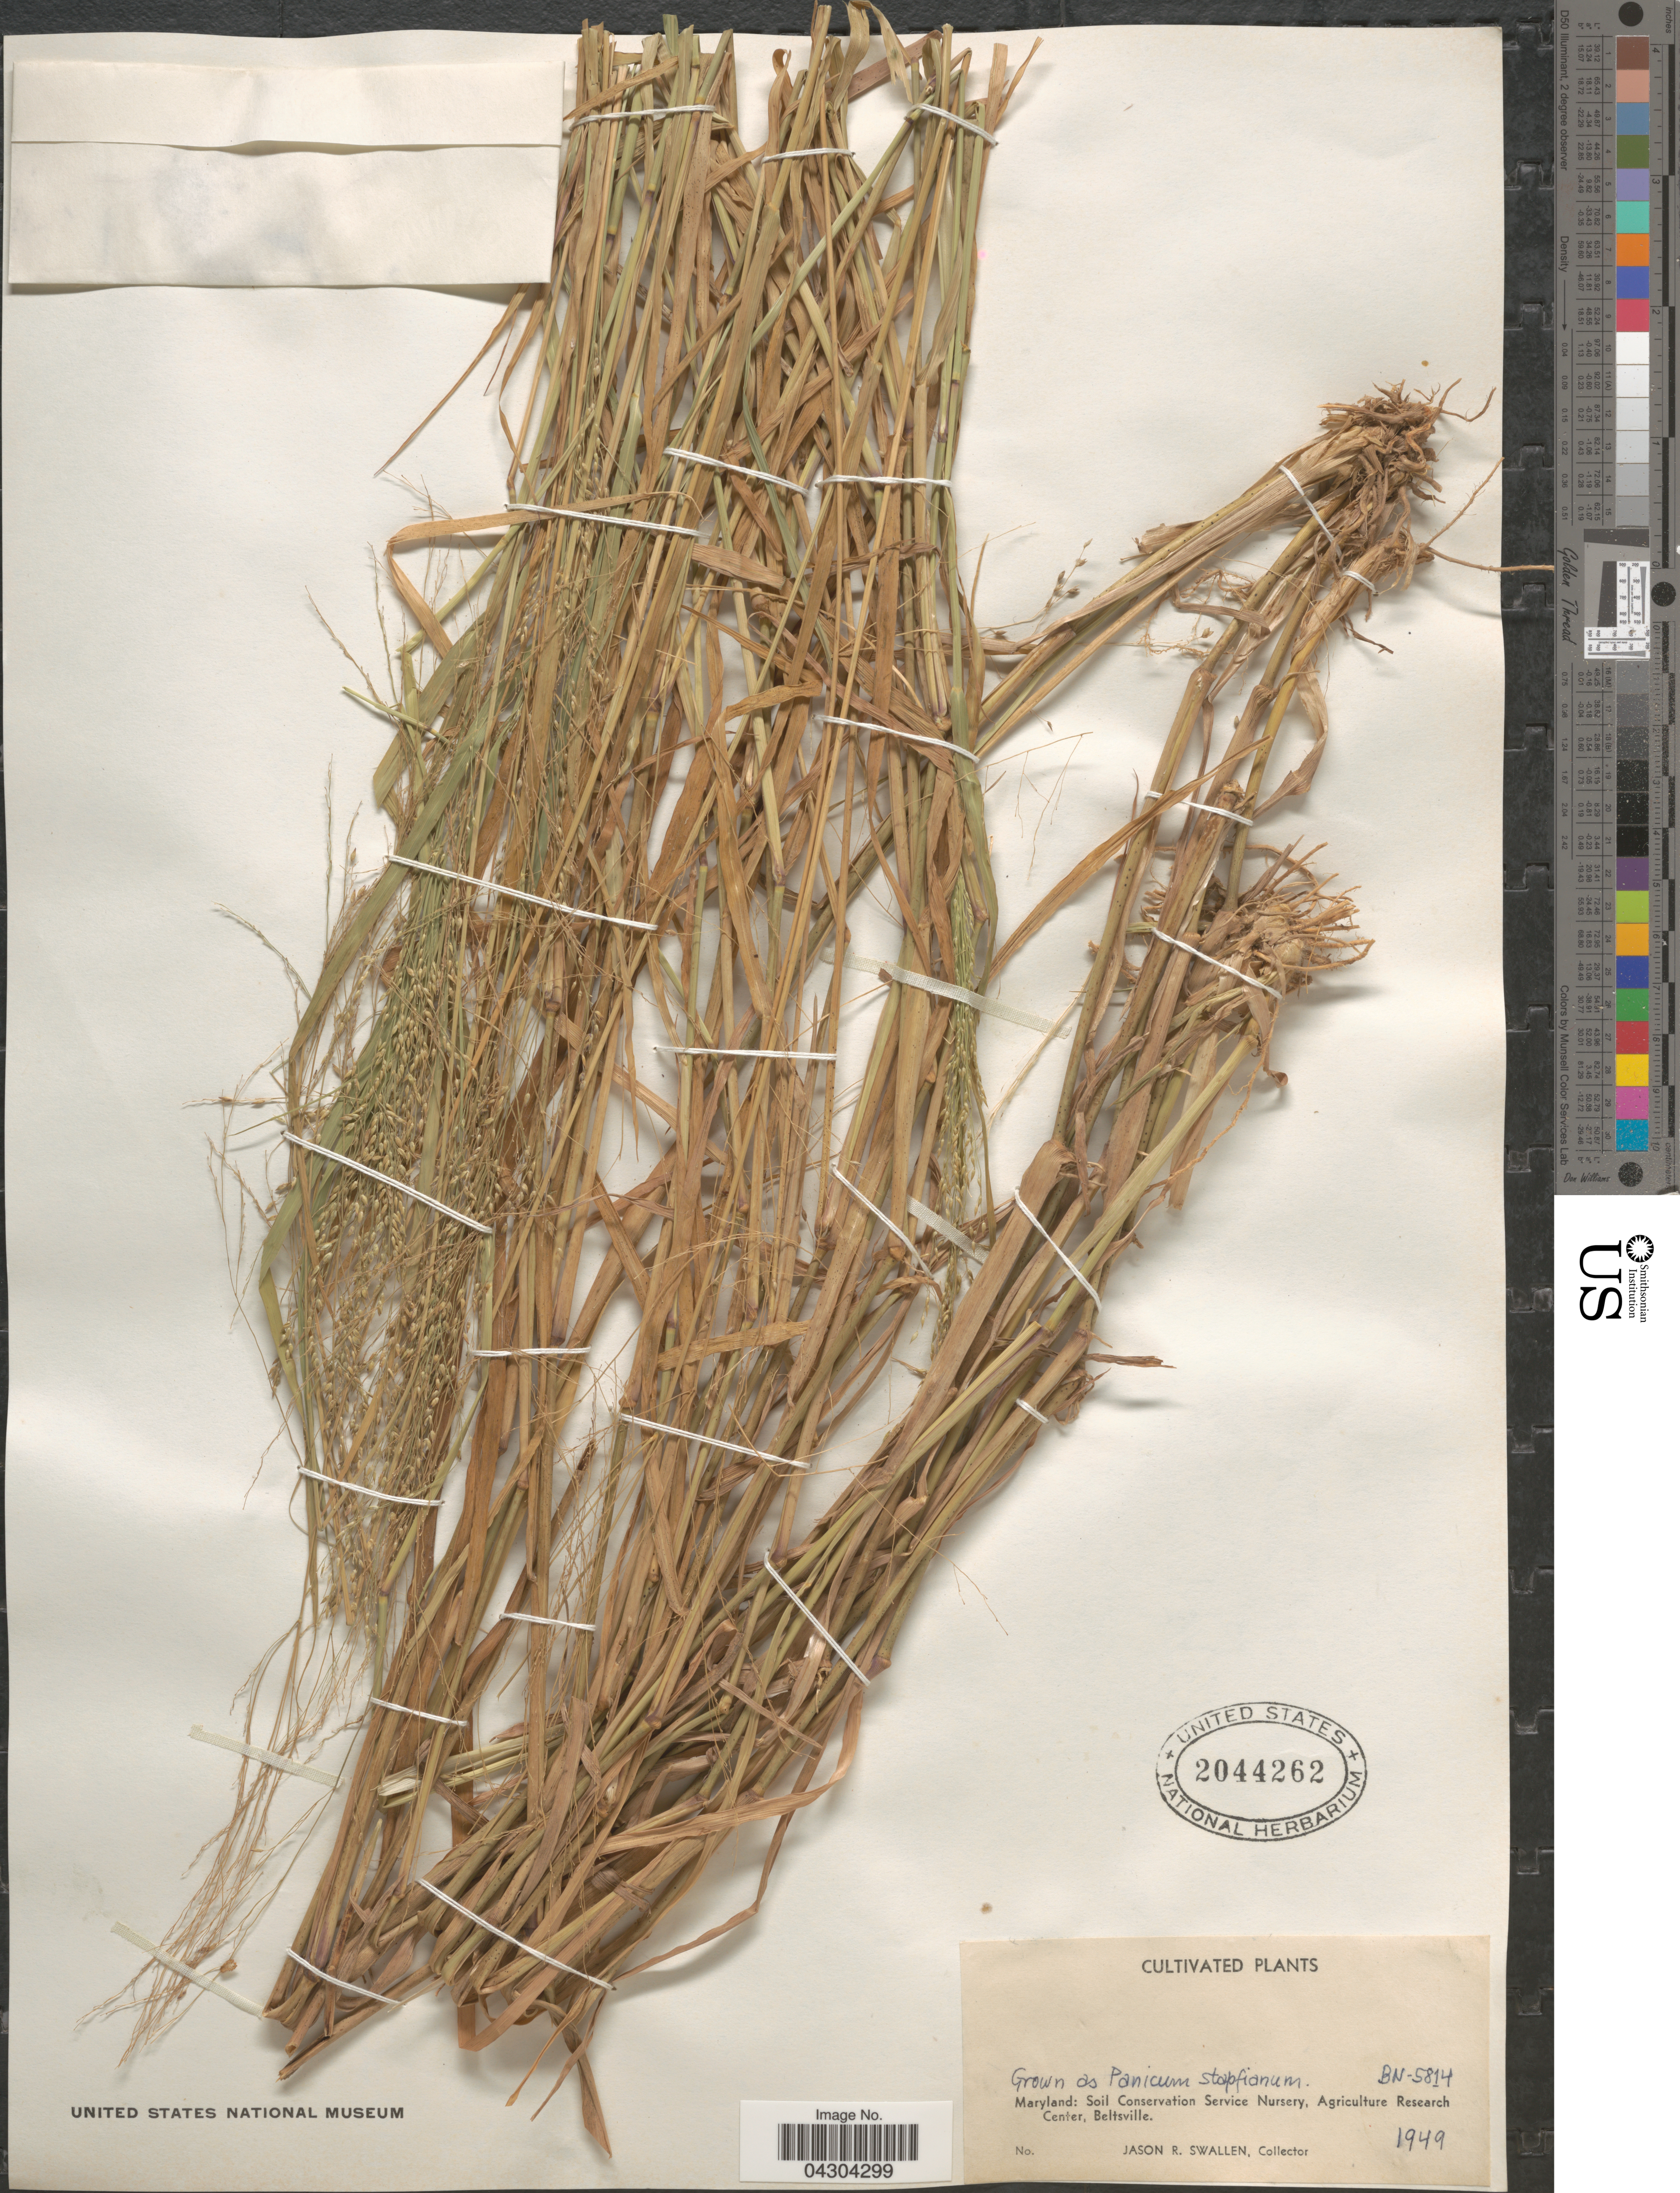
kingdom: Plantae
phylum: Tracheophyta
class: Liliopsida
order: Poales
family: Poaceae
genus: Panicum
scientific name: Panicum stapfianum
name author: Fourc.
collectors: J. R. Swallen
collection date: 1949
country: United States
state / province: Maryland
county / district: Prince George's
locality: Soil Conservation Service Nursery, Agriculture Research Center, Beltsville.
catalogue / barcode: US 2044262